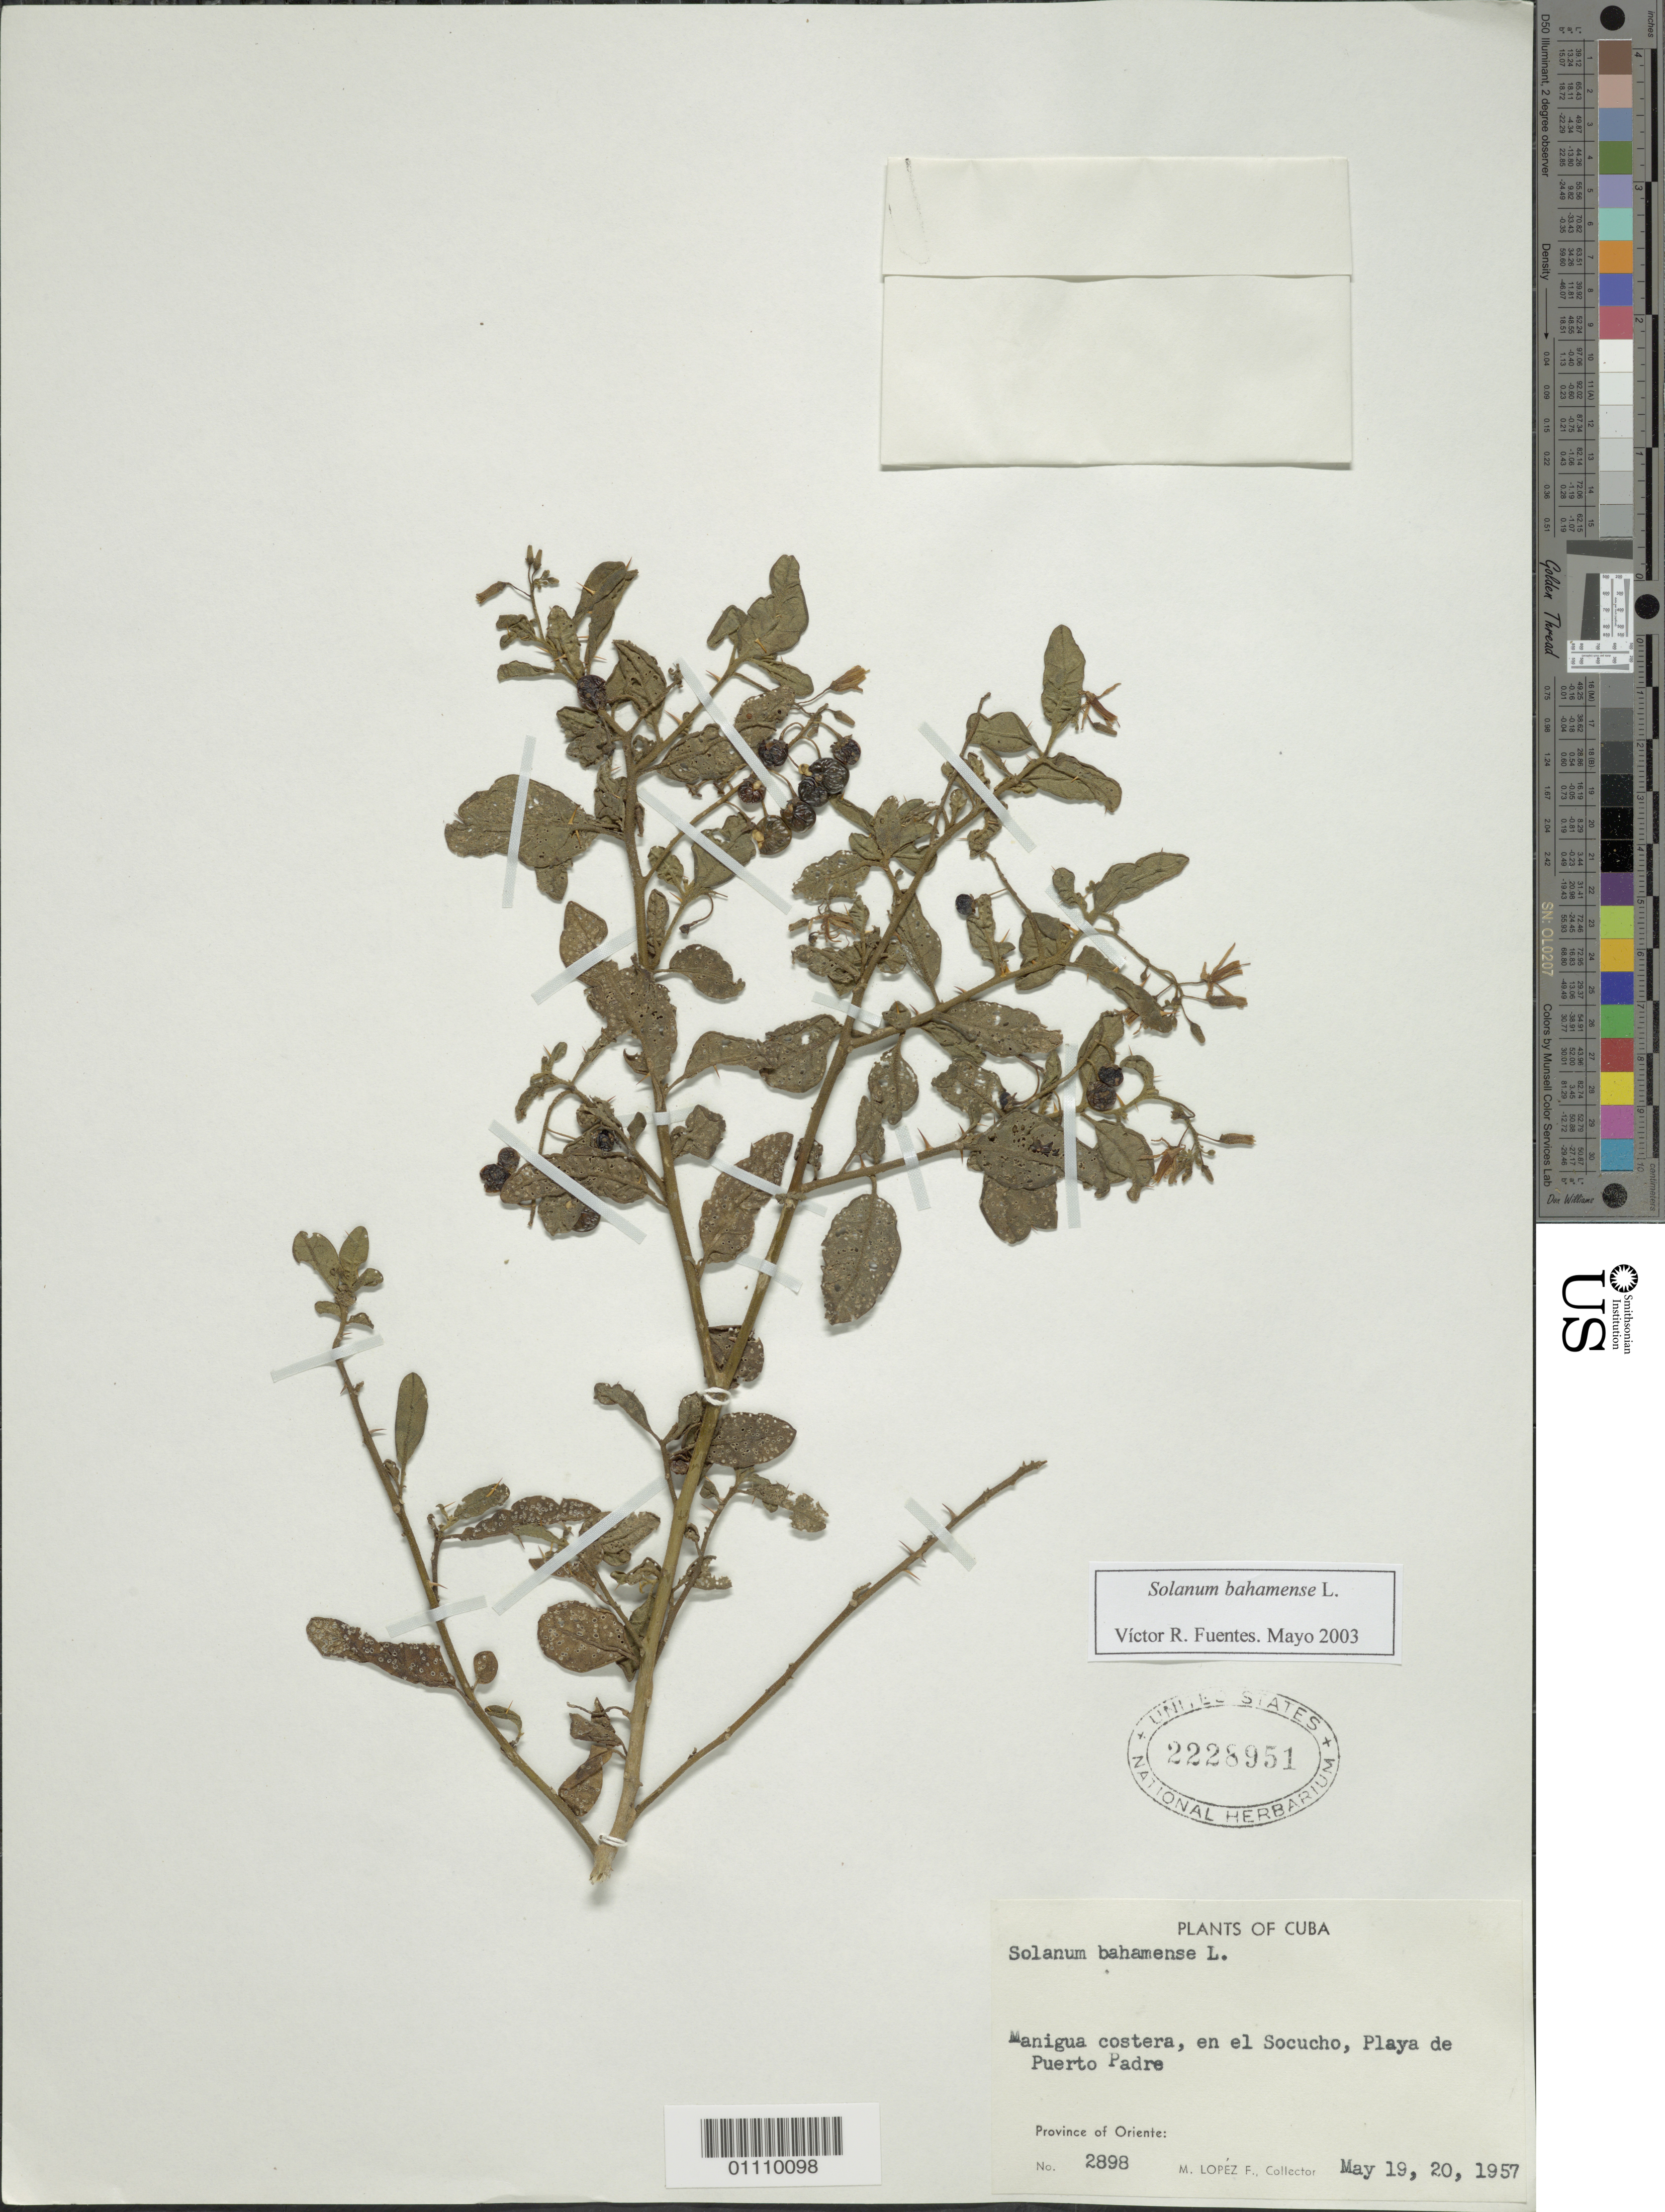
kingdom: Plantae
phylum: Tracheophyta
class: Magnoliopsida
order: Solanales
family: Solanaceae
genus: Solanum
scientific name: Solanum bahamense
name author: L.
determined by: Fuentes, V. R.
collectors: M. López Figueiras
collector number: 2898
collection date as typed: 19 May 1957 to 20 May 1957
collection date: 1957-05-19/1957-05-20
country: Cuba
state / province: Oriente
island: Cuba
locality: Playa de Puerto Padre, en el Socucho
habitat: Manigua costera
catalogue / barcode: US 2228951